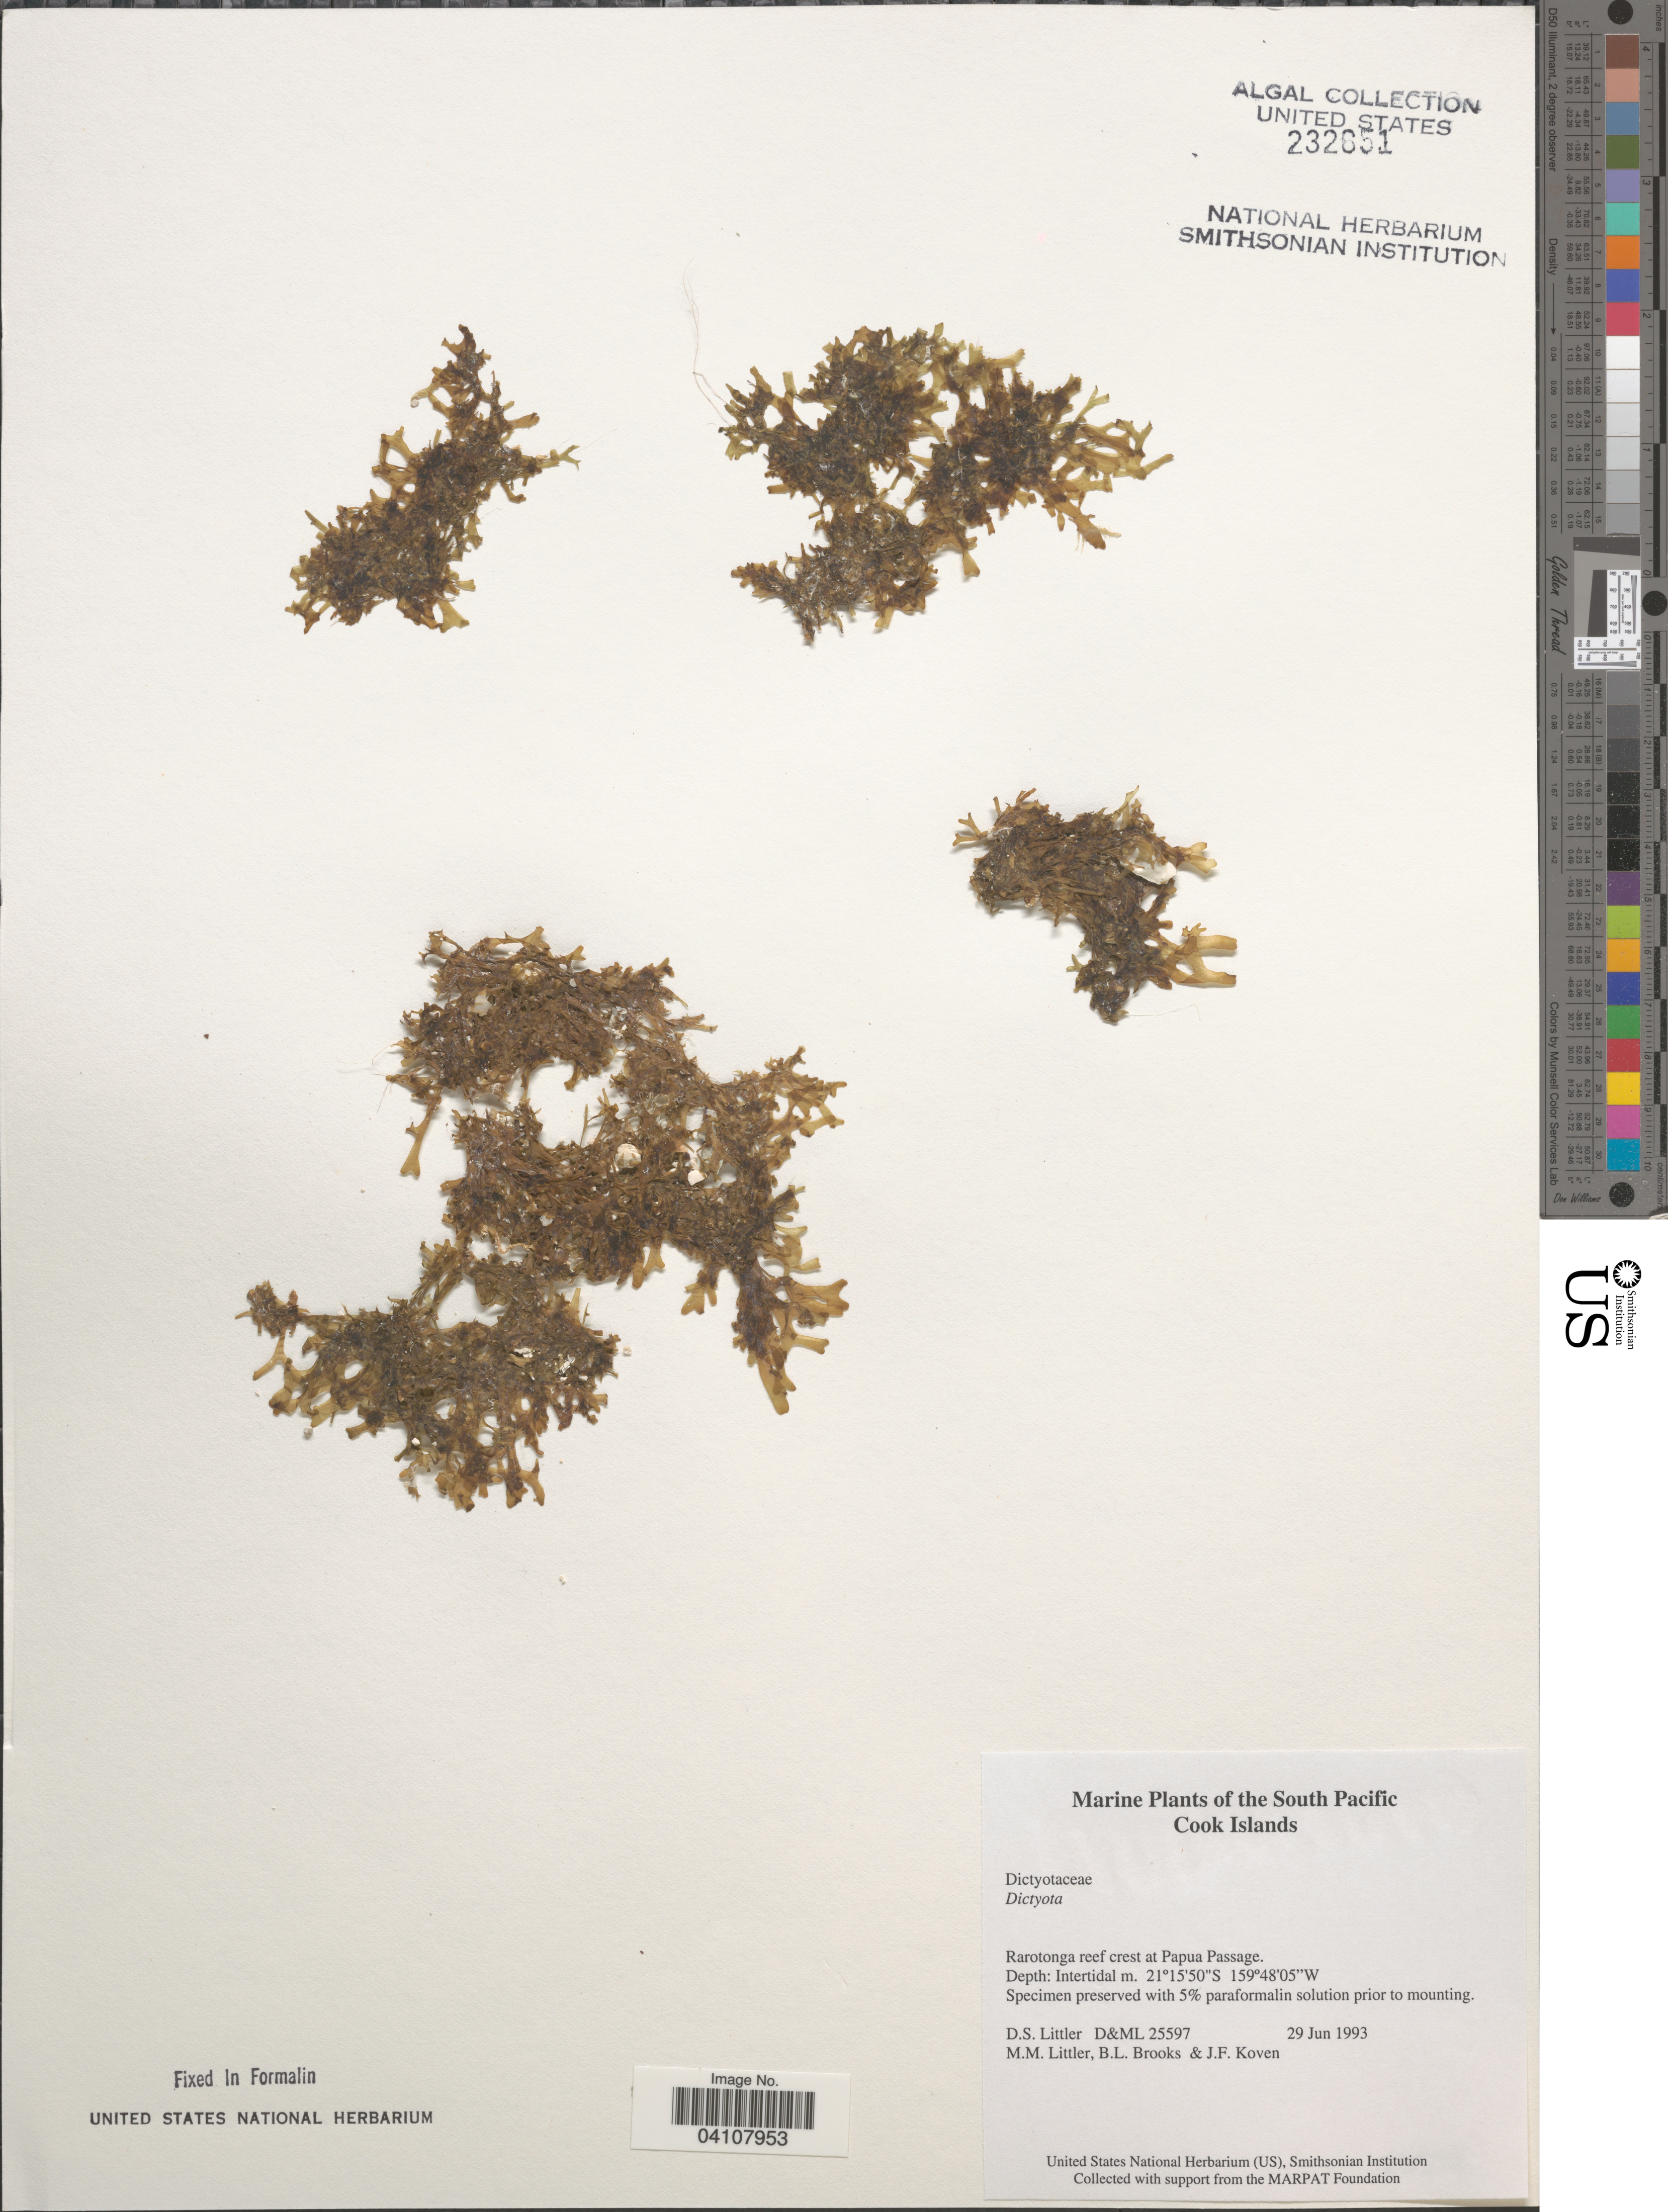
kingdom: Chromista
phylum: Ochrophyta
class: Phaeophyceae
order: Dictyotales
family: Dictyotaceae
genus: Dictyota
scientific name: Dictyota sp.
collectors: D. S. Littler, B. Brooks & J. Koven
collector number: D&ML25597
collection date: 1993-06-29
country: Cook Islands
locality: The South Pacific. Rarotonga reef crest at Papua Passage.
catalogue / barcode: US 232651